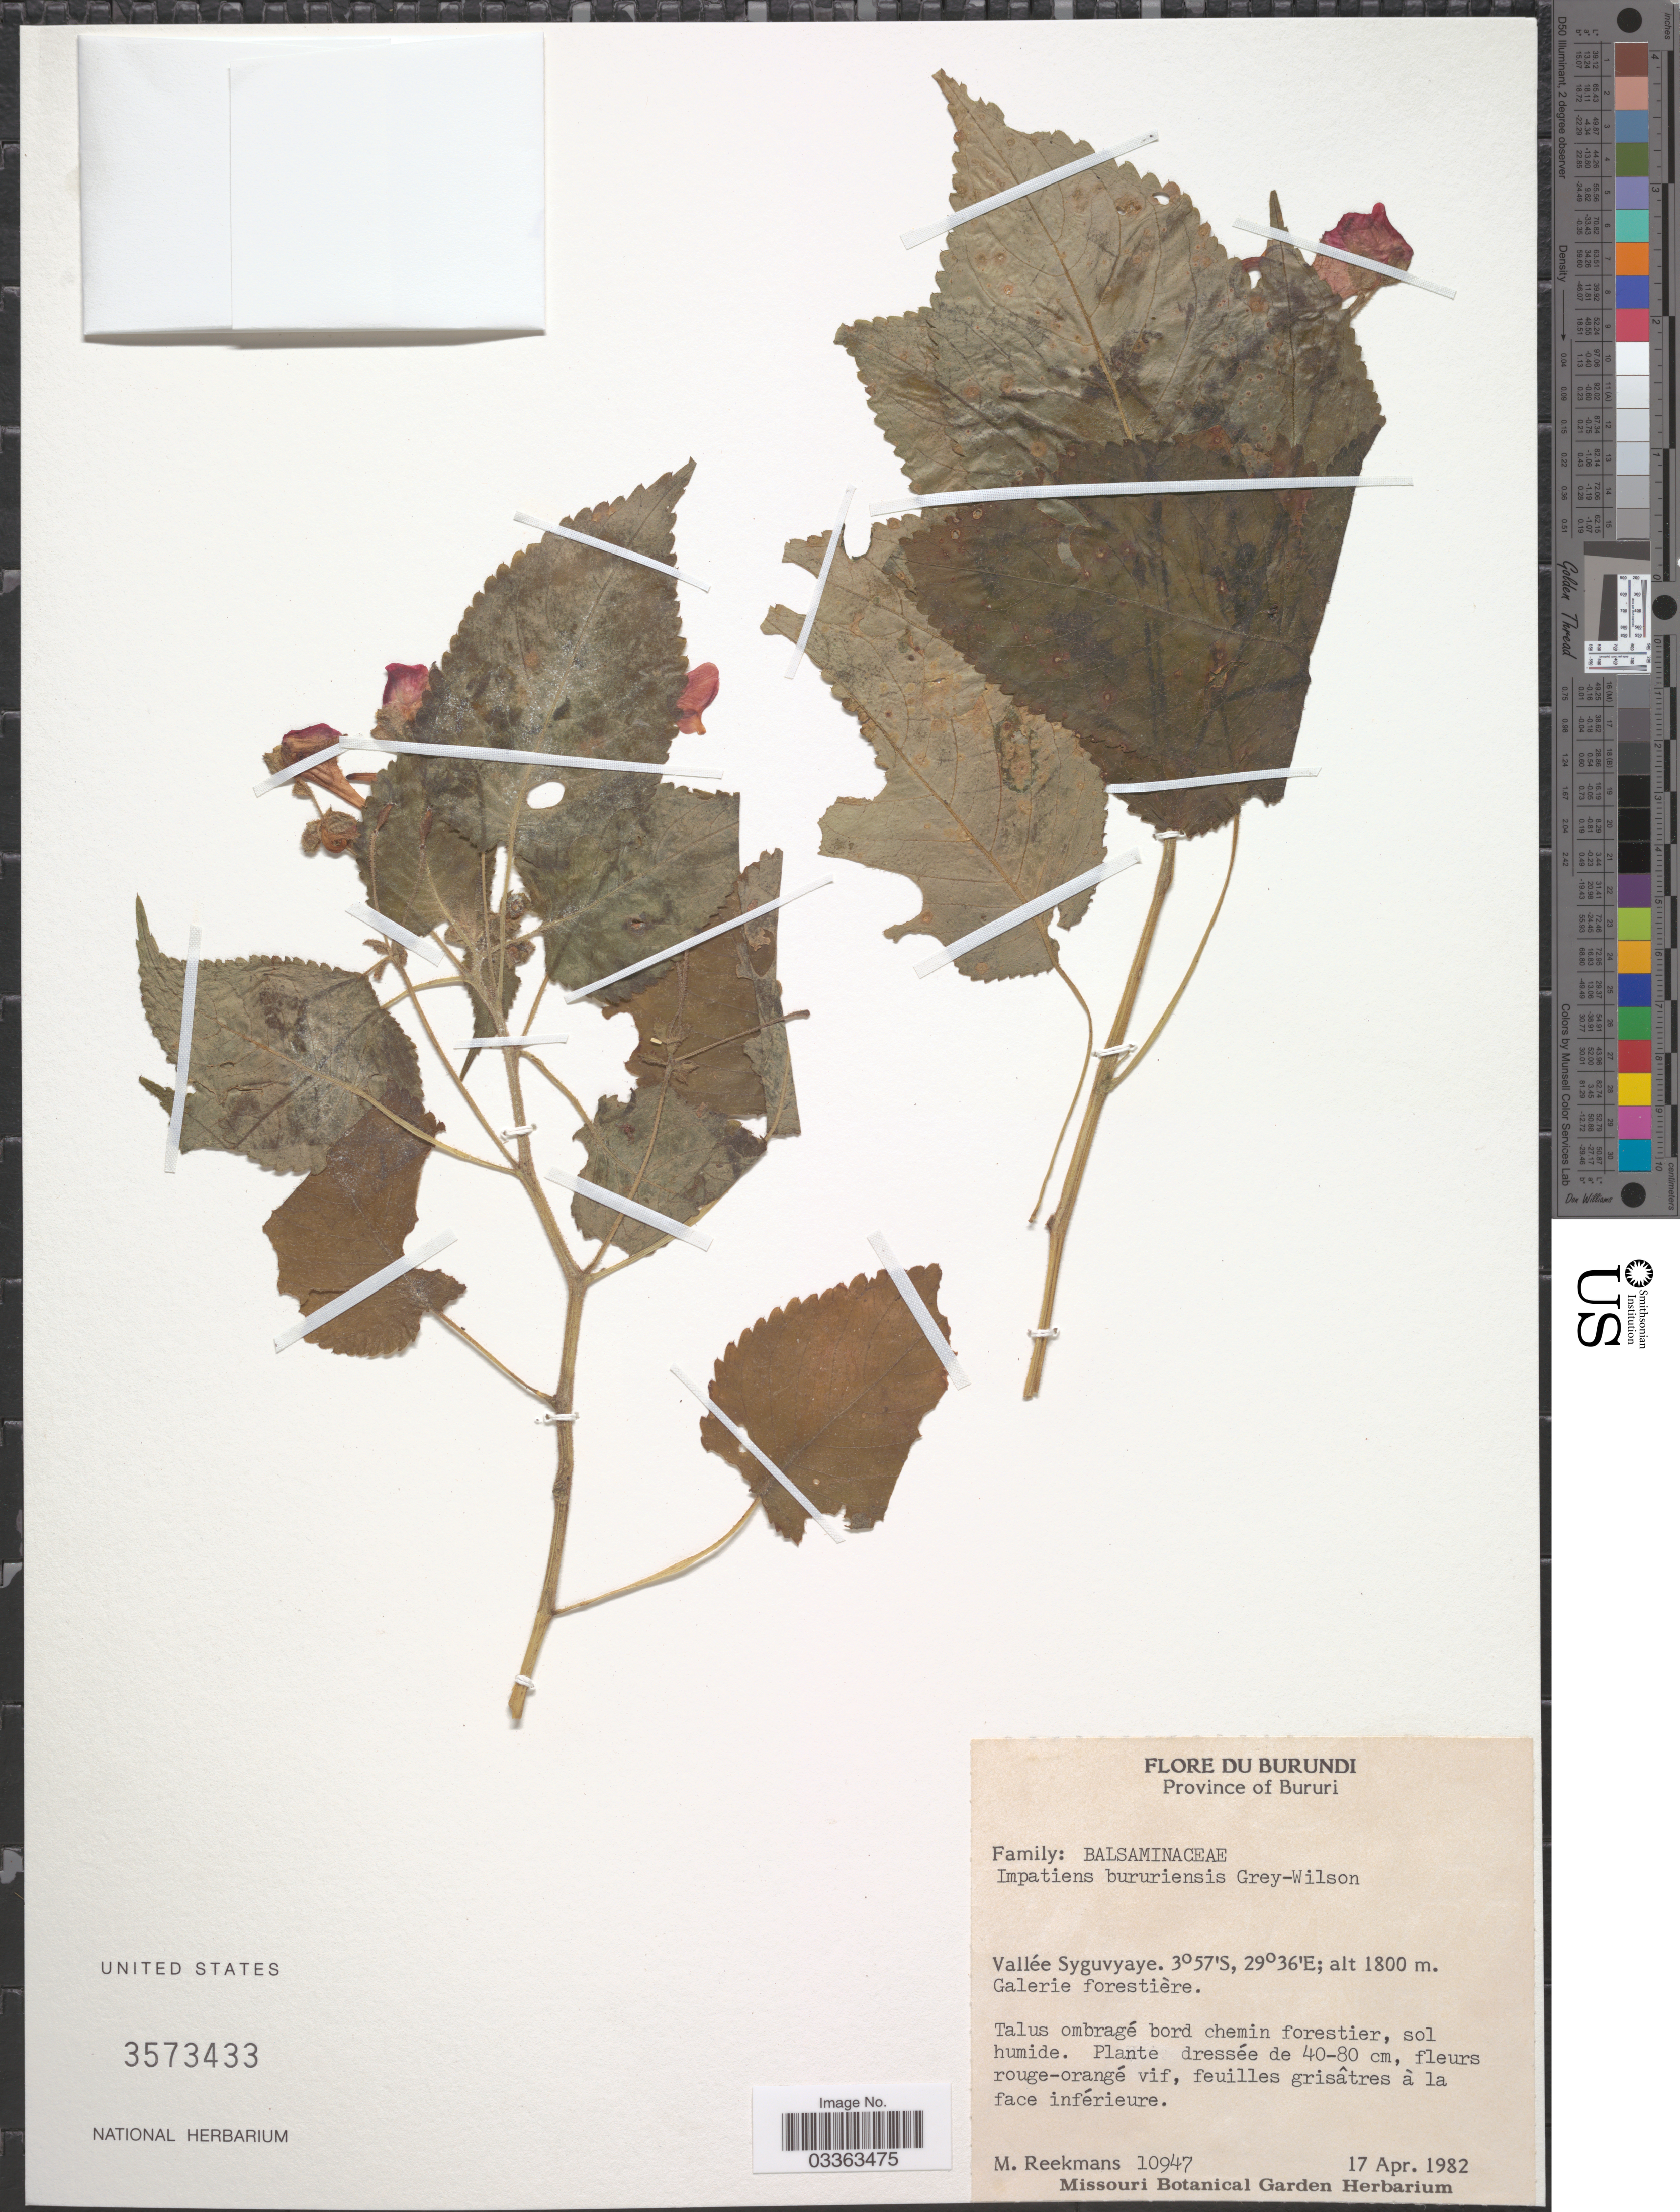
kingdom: Plantae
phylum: Tracheophyta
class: Magnoliopsida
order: Ericales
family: Balsaminaceae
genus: Impatiens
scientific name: Impatiens bururiensis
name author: Grey-Wilson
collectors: M. Reekmans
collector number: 10947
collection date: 1982-04-17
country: Burundi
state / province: Bururi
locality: Vallée Syguvyaye.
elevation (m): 1800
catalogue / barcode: US 3573433